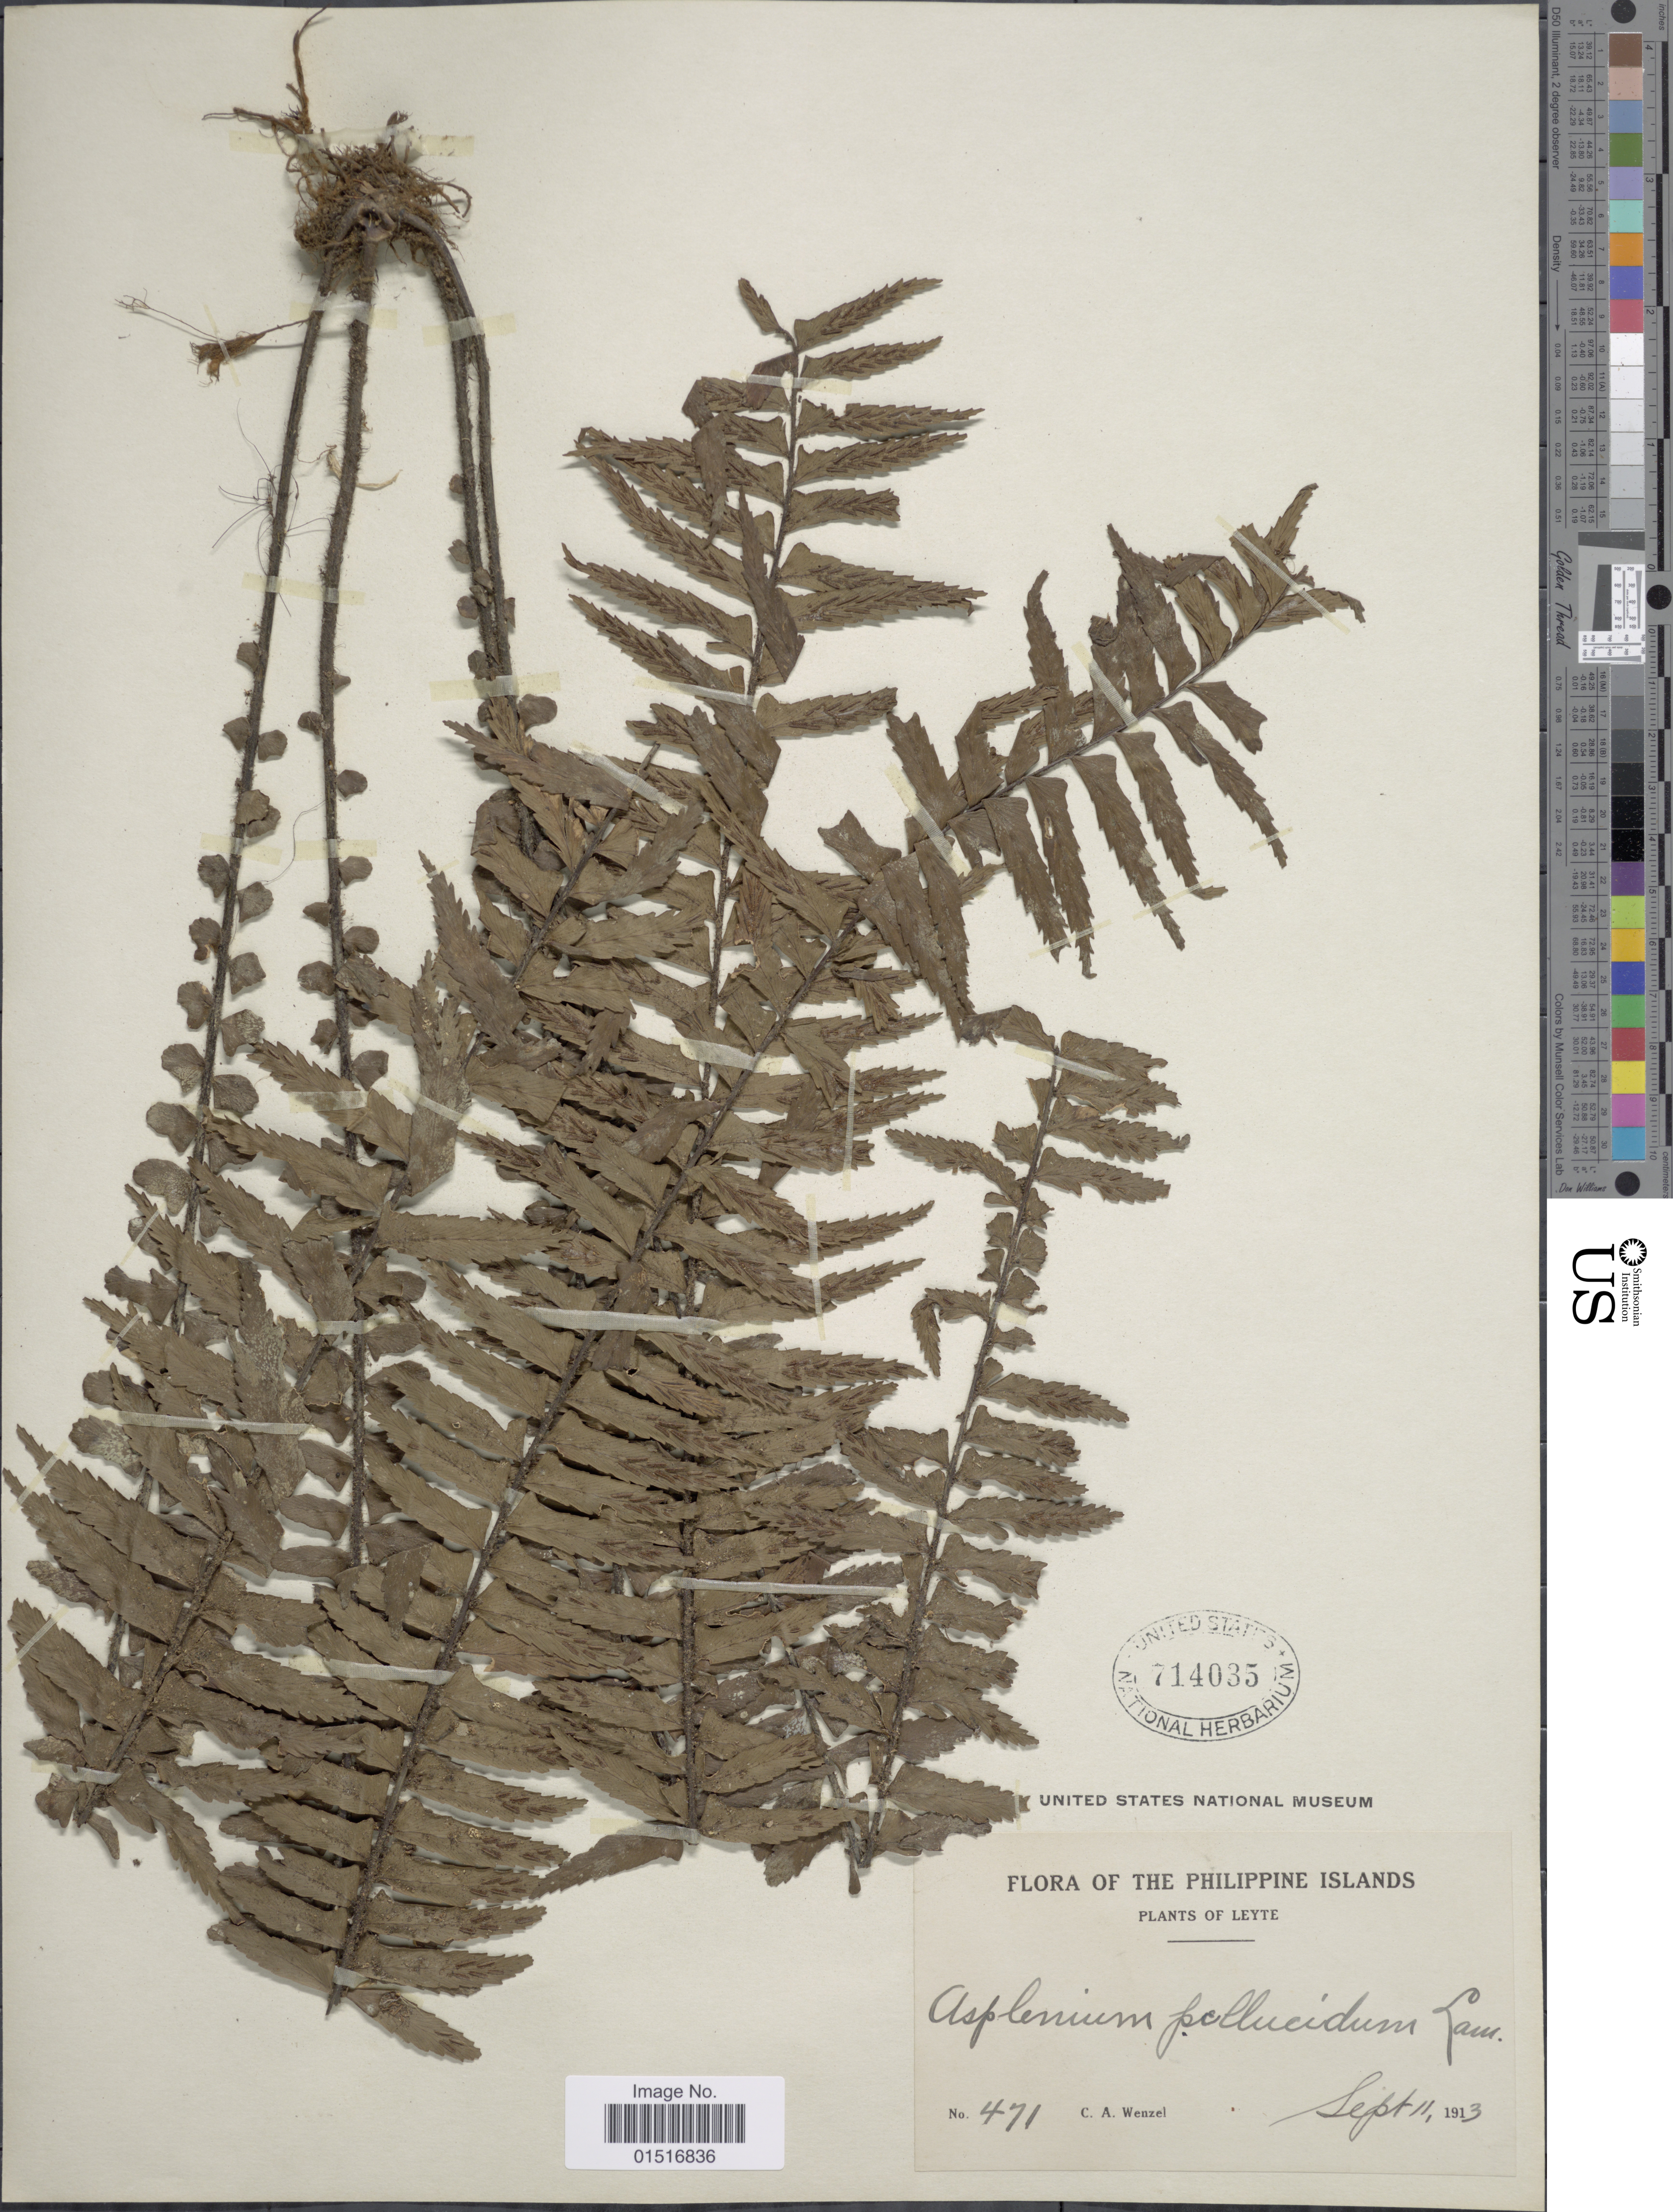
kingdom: Plantae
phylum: Tracheophyta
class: Polypodiopsida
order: Polypodiales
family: Aspleniaceae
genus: Asplenium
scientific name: Asplenium pellucidum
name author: Lam.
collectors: C. Wenzel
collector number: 471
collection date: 1913-09-11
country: Philippines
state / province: Eastern Visayas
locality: Leyte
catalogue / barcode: US 714035